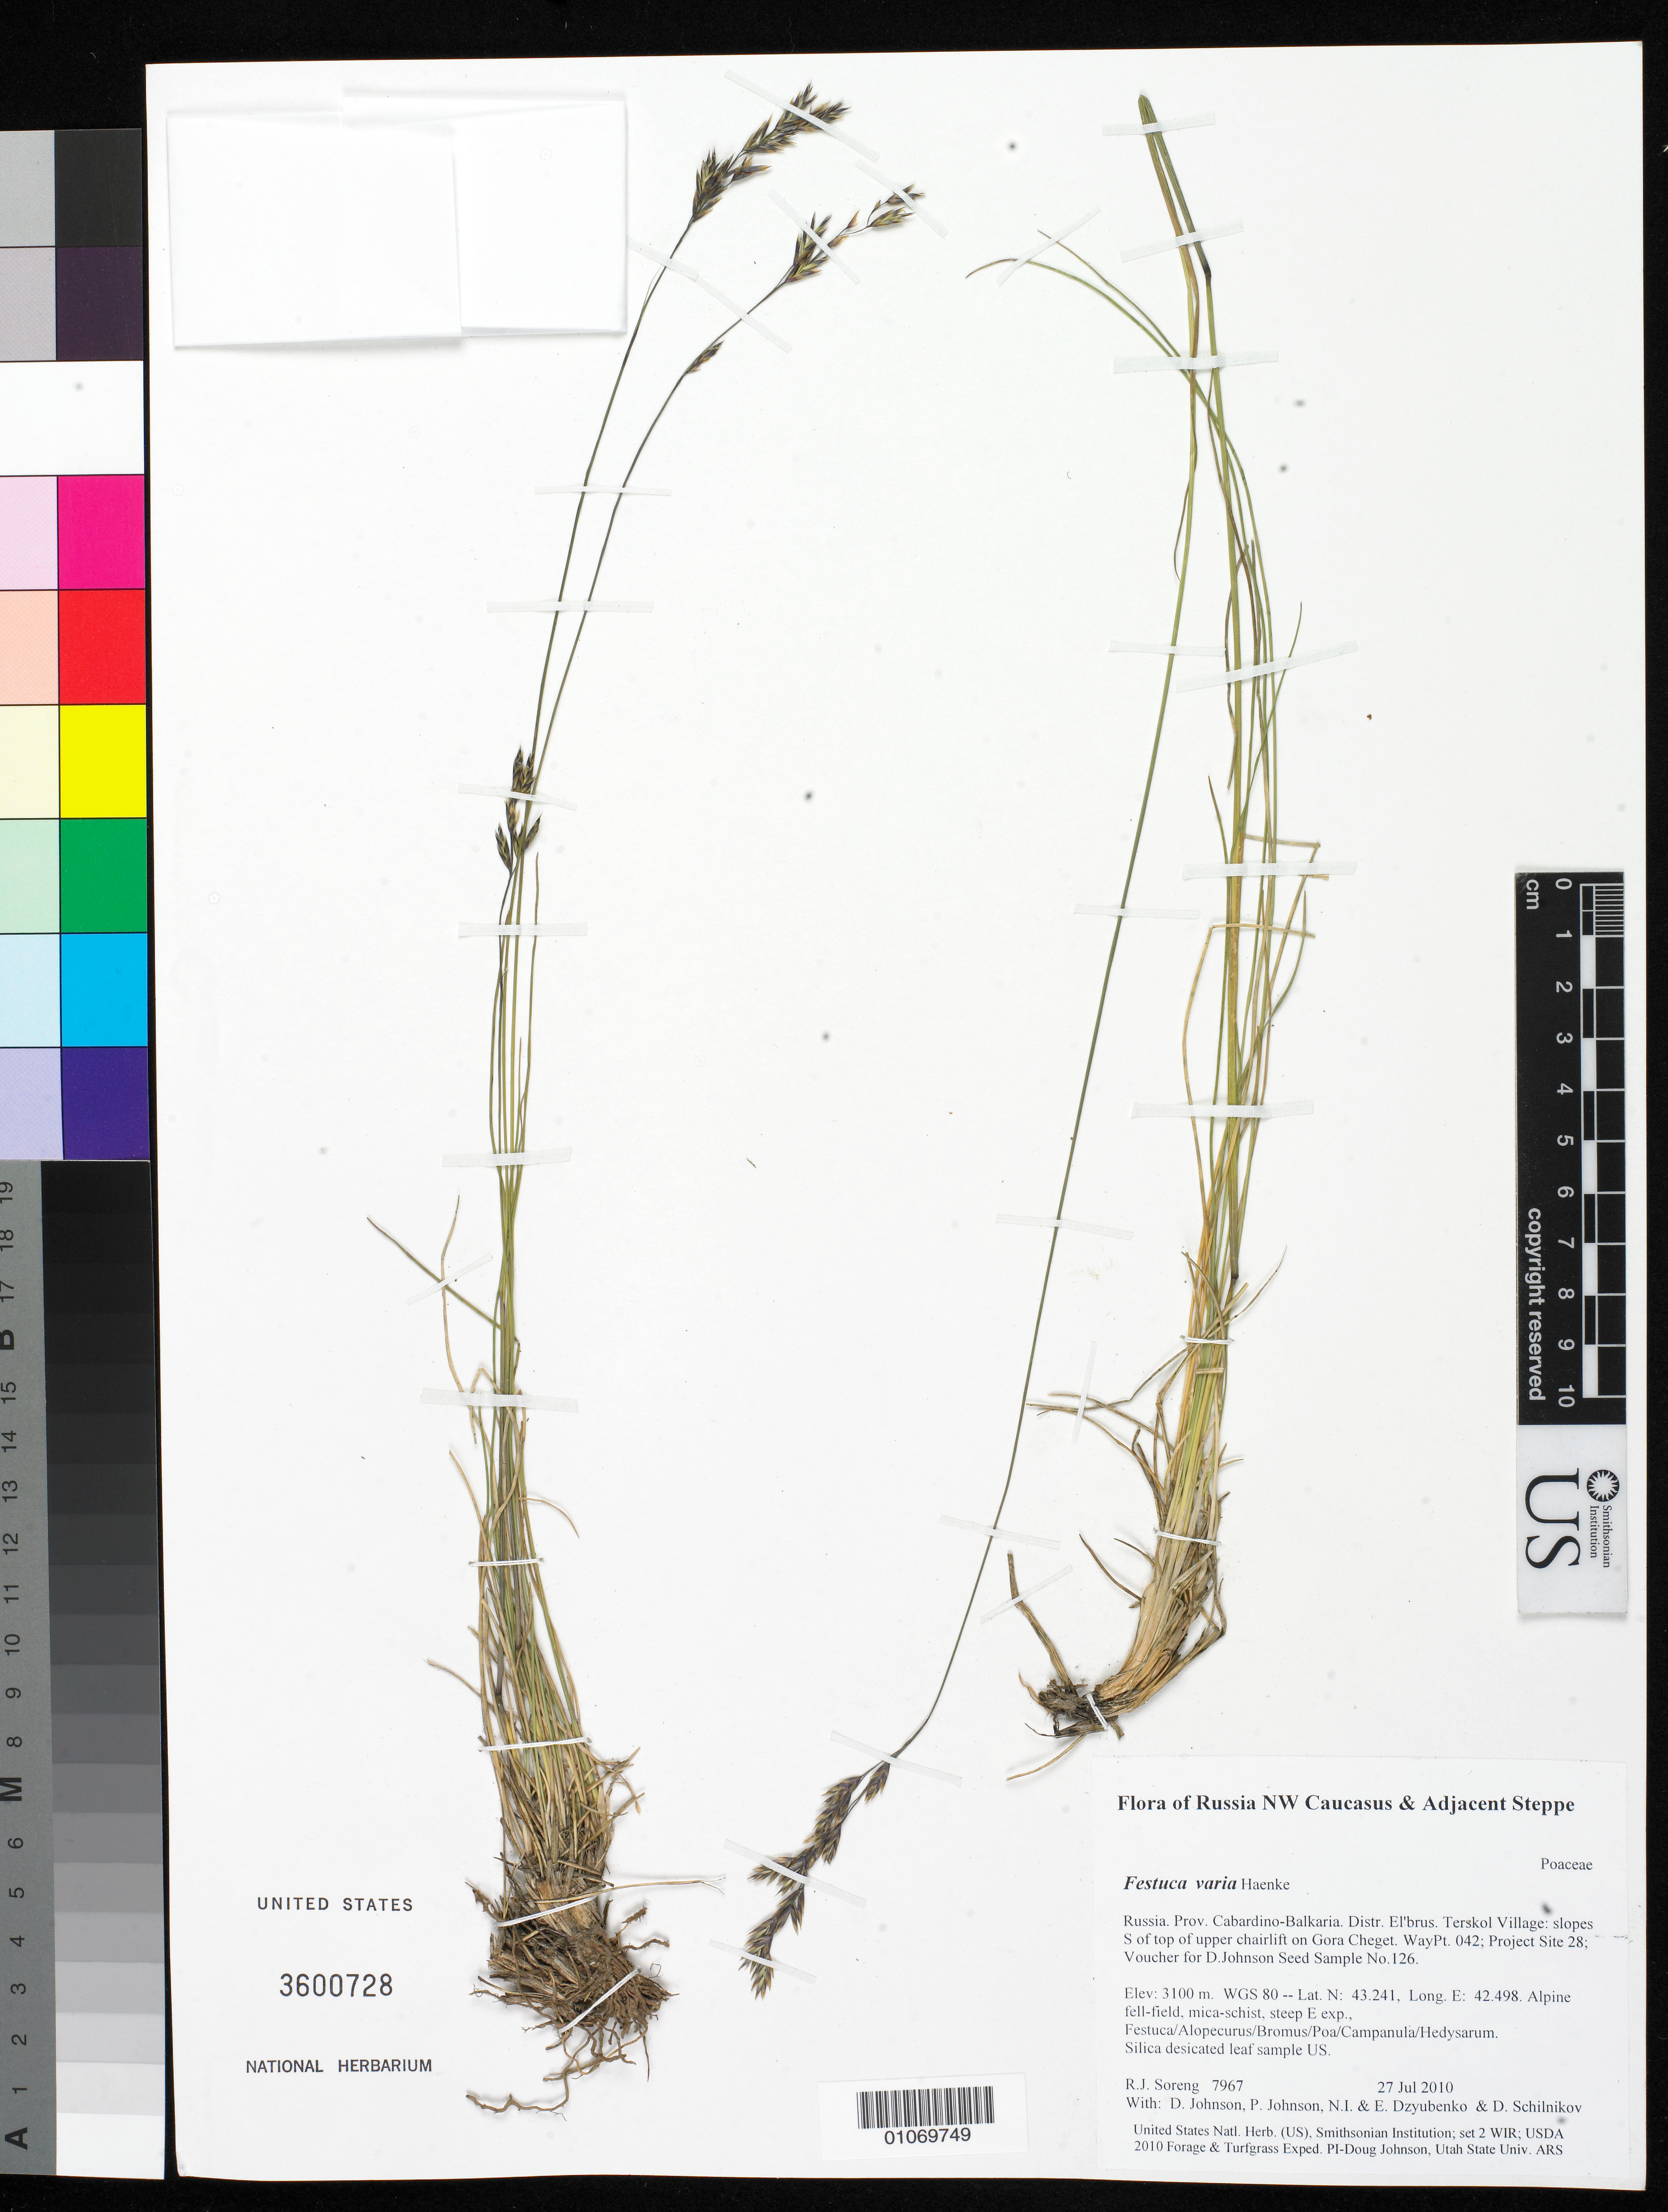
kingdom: Plantae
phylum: Tracheophyta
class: Liliopsida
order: Poales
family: Poaceae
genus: Festuca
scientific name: Festuca varia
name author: Haenke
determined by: Soreng, Robert J., Research Associate (BOT), Smithsonian Institution - National Museum of Natural History (UNITED STATES)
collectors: R. J. Soreng, D. Johnson, P. Johnson, N. Dzyubenko, E. Dzyubenko & D. Schilnikov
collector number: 7967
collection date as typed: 27 Jul 2010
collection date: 2010-07-27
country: Russian Federation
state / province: Kabardino-Balkar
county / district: El'brus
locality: Terskol Village: slopes S of top of upper chairlift on Gora Cheget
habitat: Alpine fell-field, mica-schist, steep E exp., Festuca/Alopecurus/Bromus/Poa/Campanula/Hedysarum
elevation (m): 3100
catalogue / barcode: US 3600728